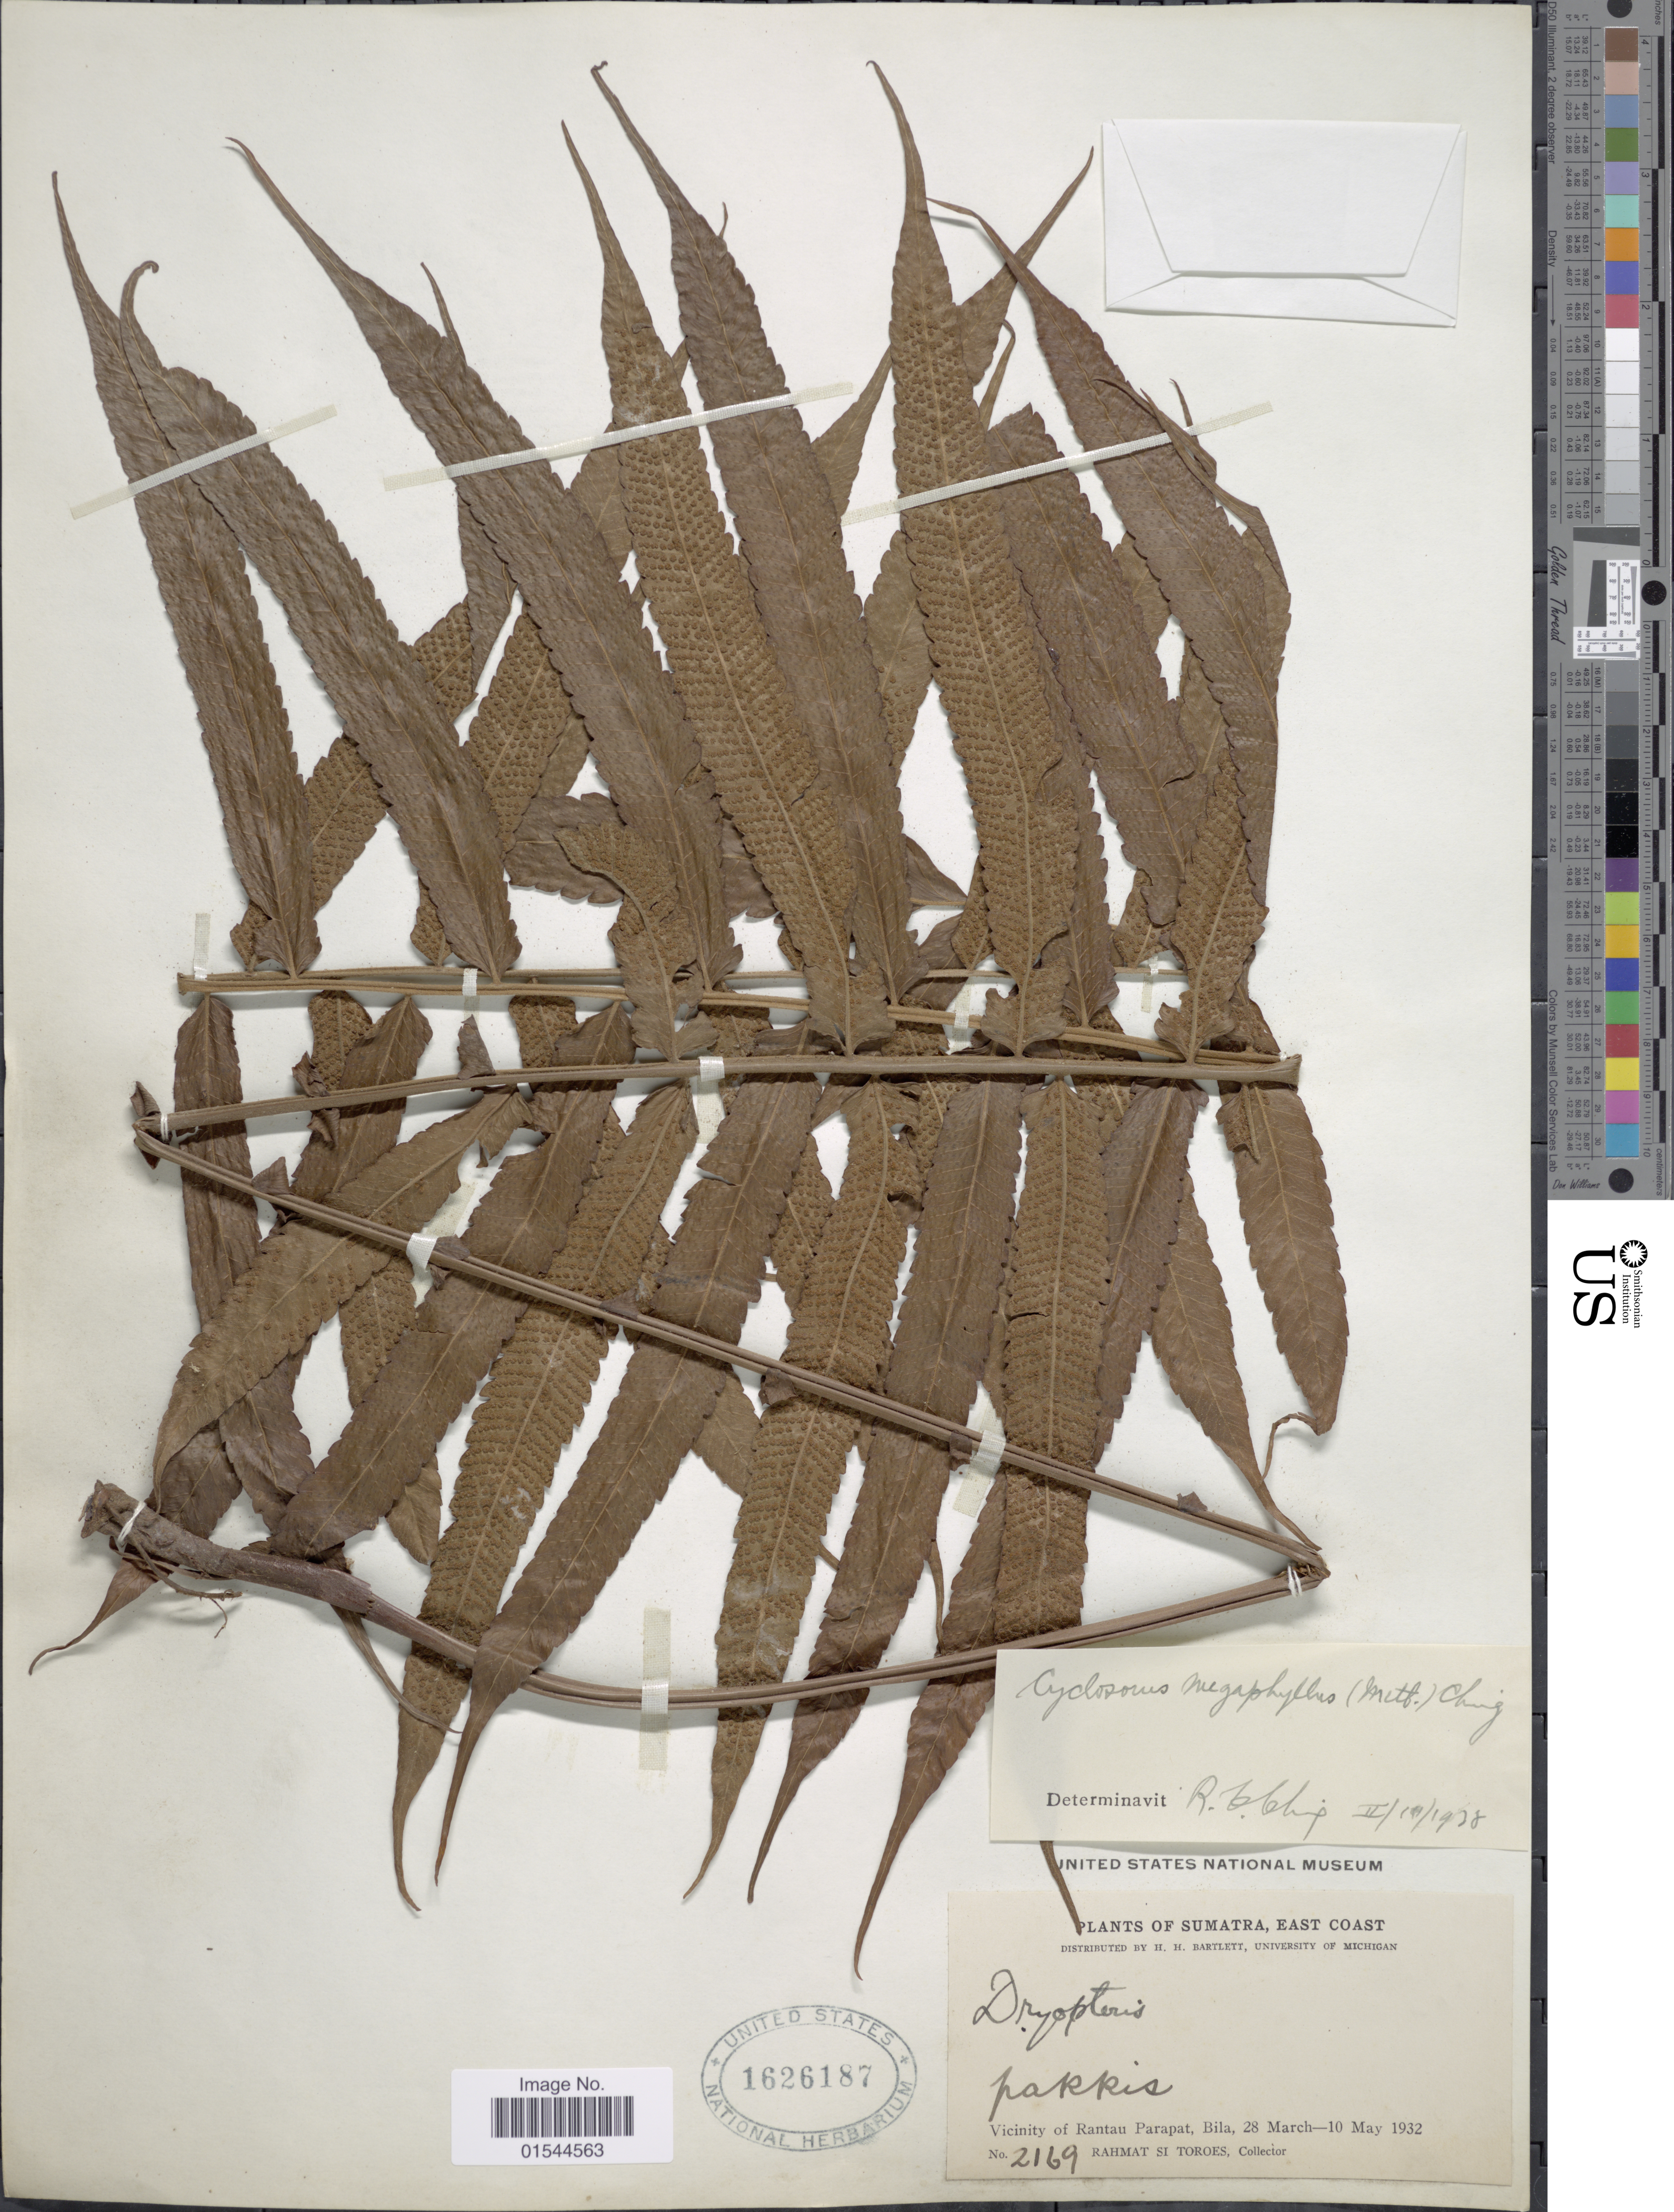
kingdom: Plantae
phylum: Tracheophyta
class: Polypodiopsida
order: Polypodiales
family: Thelypteridaceae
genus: Pneumatopteris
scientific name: Pneumatopteris pennigera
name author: (G. Forst.) Holttum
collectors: Rahmat Si Boeea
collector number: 2169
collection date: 1932-03-28/1932-05-10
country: Indonesia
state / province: Sumatra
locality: Sumatra, East Coast, Vicinity of Rantau Parapat, Bila, Parris [interpreted]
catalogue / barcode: US 1626187